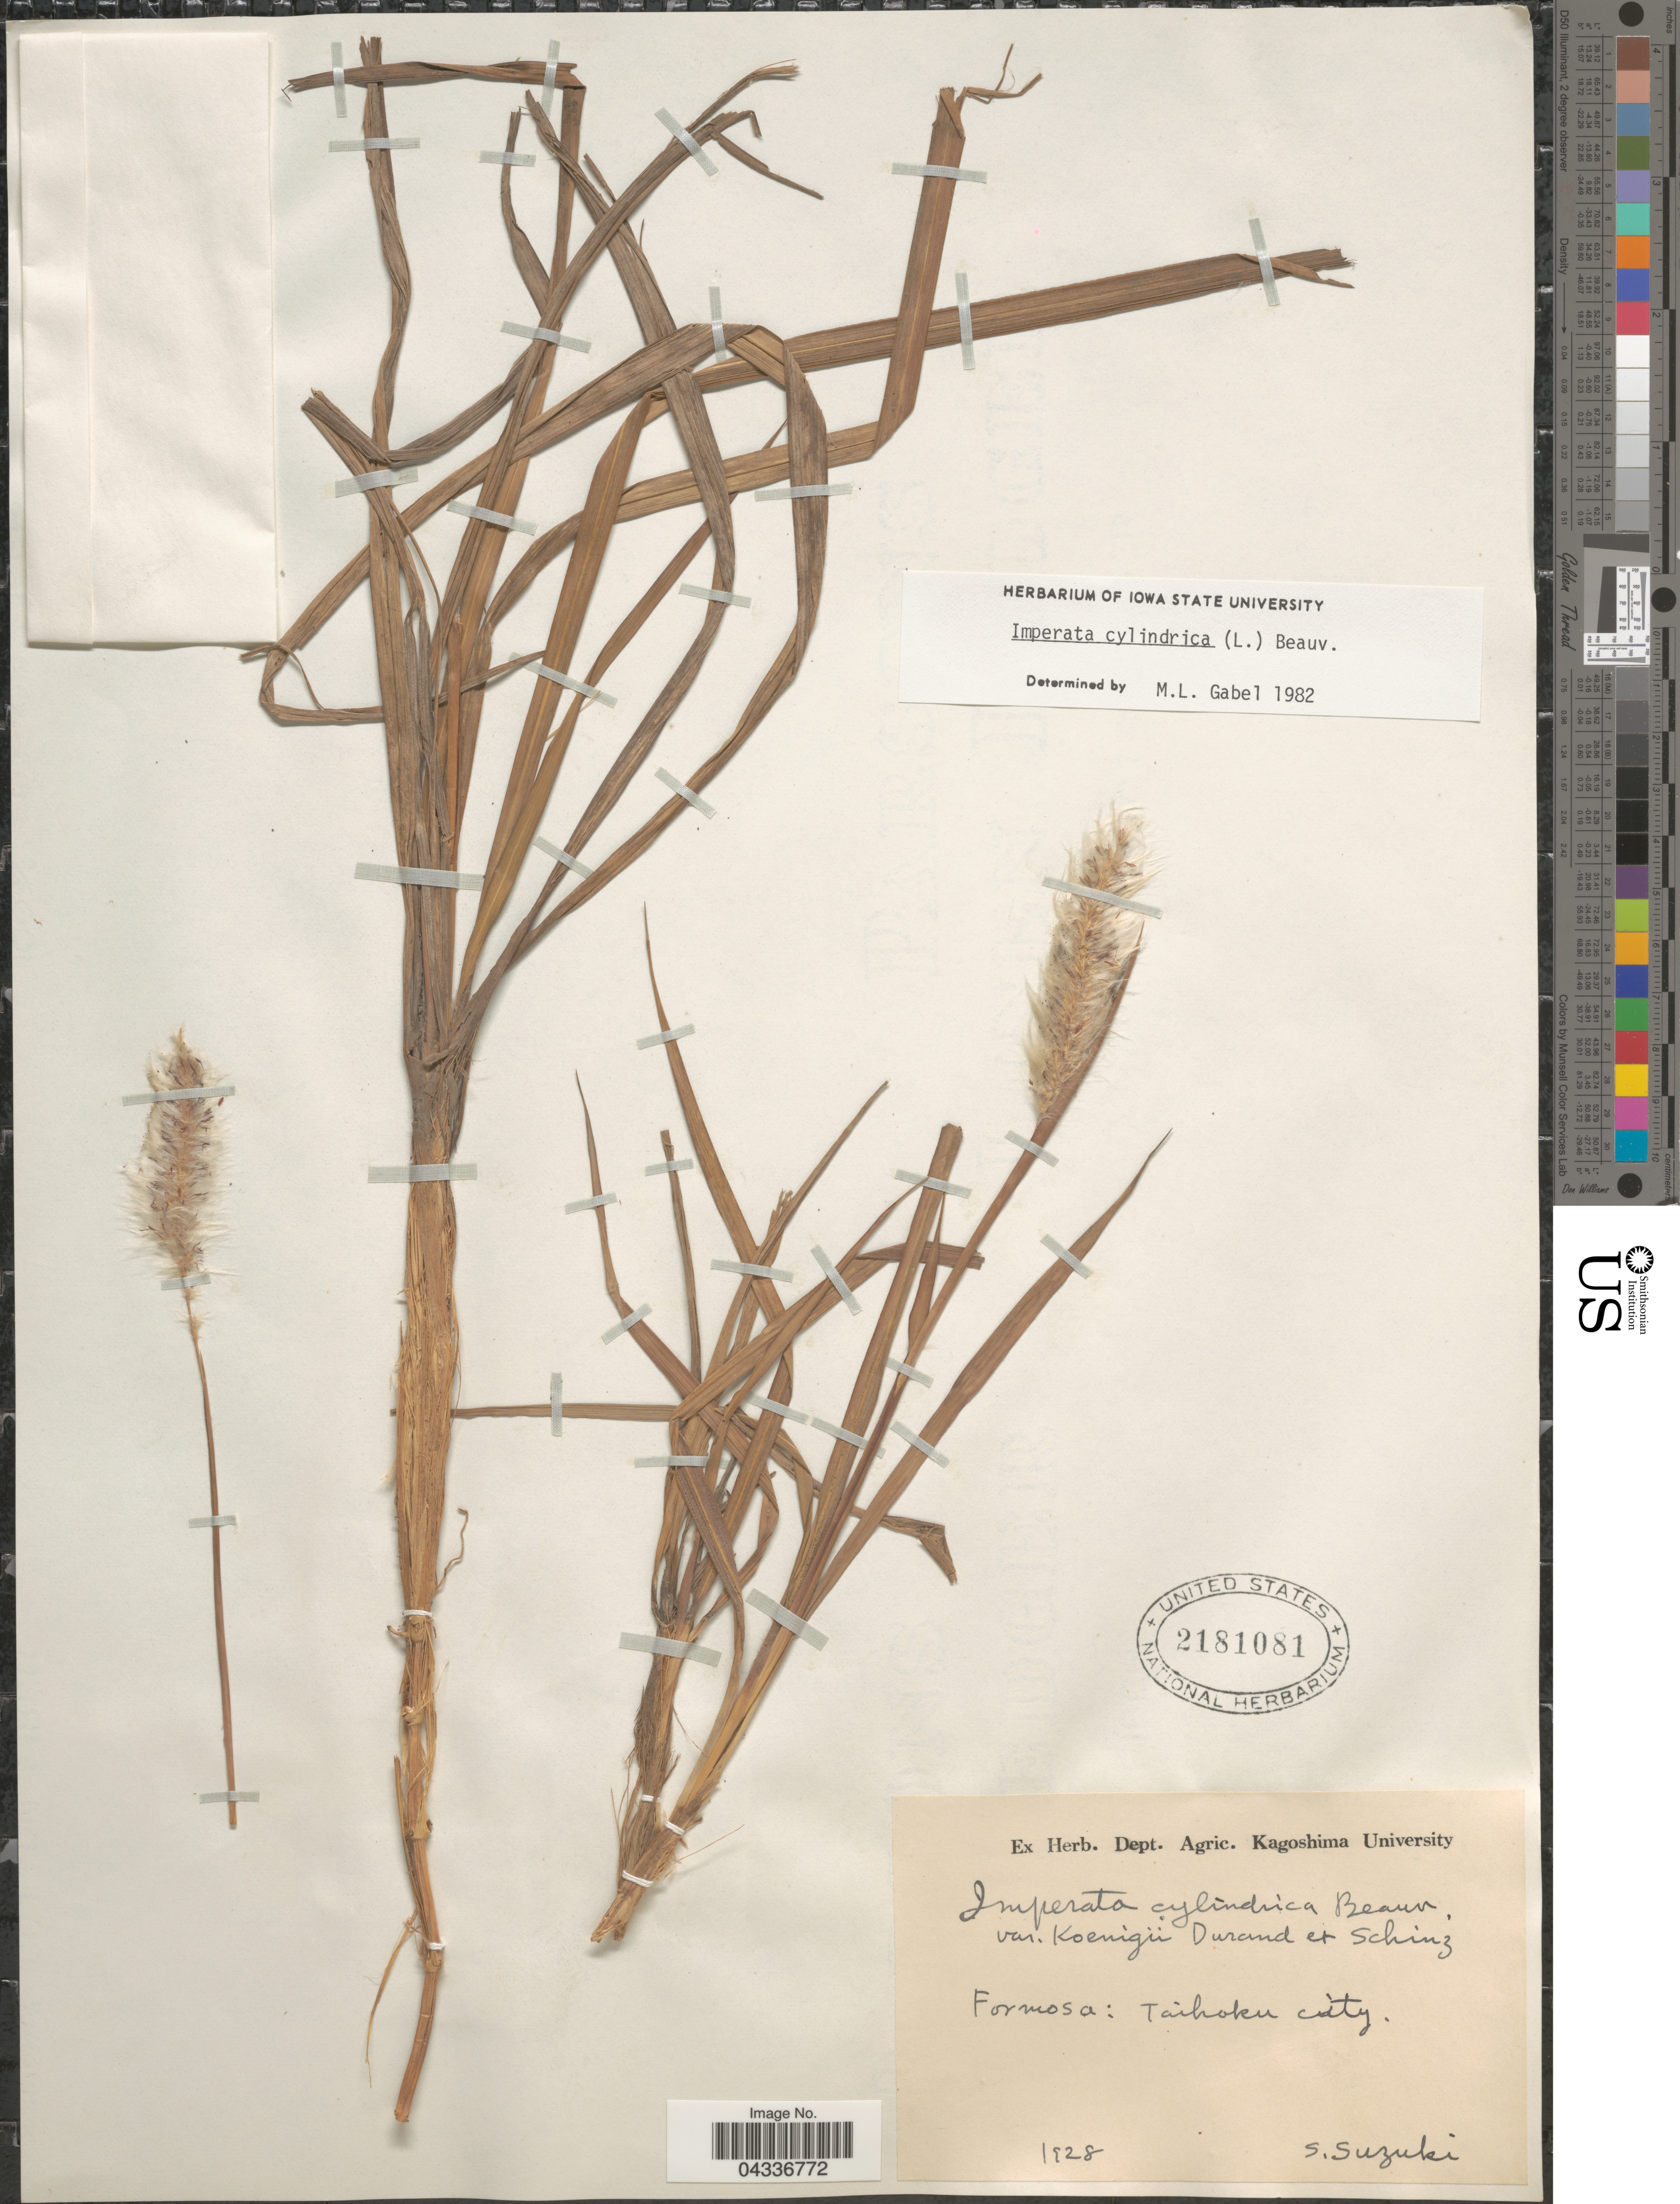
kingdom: Plantae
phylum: Tracheophyta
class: Liliopsida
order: Poales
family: Poaceae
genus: Imperata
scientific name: Imperata cylindrica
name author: (L.) P. Beauv.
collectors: S. Suzuki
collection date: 1928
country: Taiwan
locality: Formosa: Taihoku city.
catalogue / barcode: US 2181081